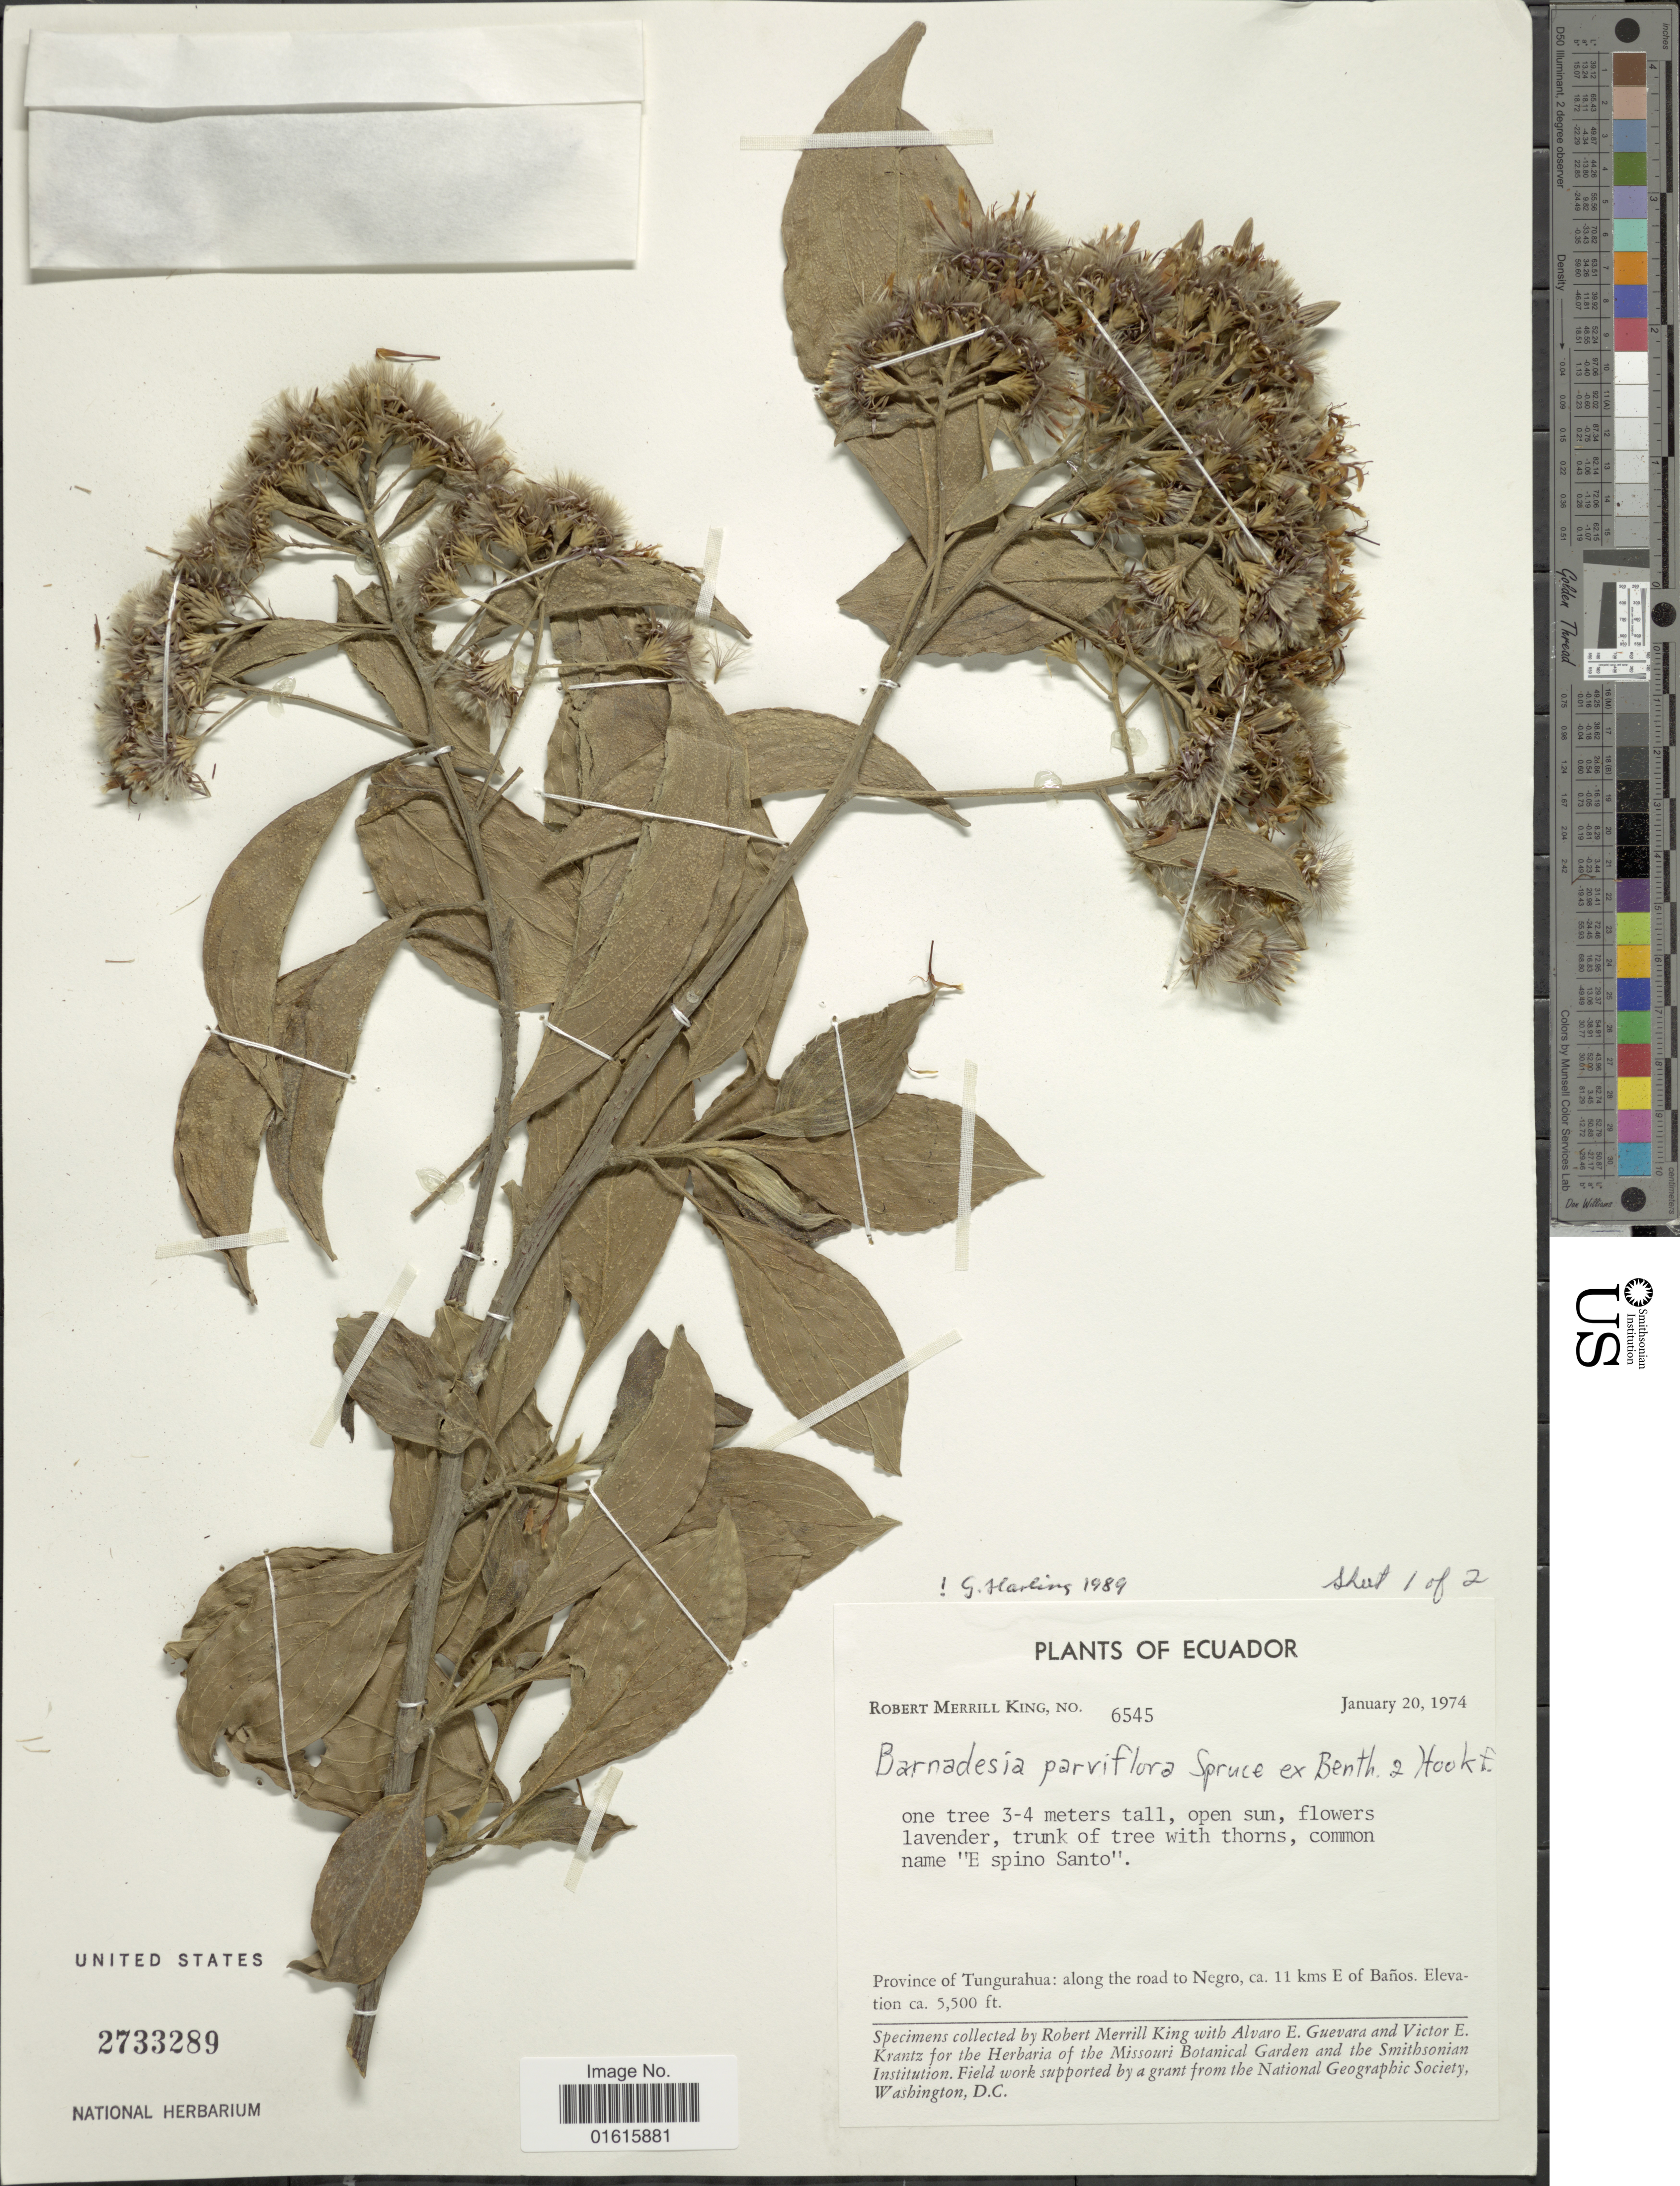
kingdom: Plantae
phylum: Tracheophyta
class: Magnoliopsida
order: Asterales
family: Asteraceae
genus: Barnadesia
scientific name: Barnadesia parviflora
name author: Spruce ex Benth. & Hook. f.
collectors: R. M. King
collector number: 6545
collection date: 1974-01-20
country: Ecuador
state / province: Tungurahua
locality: Along the road to Negro ca. 11 km E of Banos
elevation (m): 1676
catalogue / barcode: US 2733289